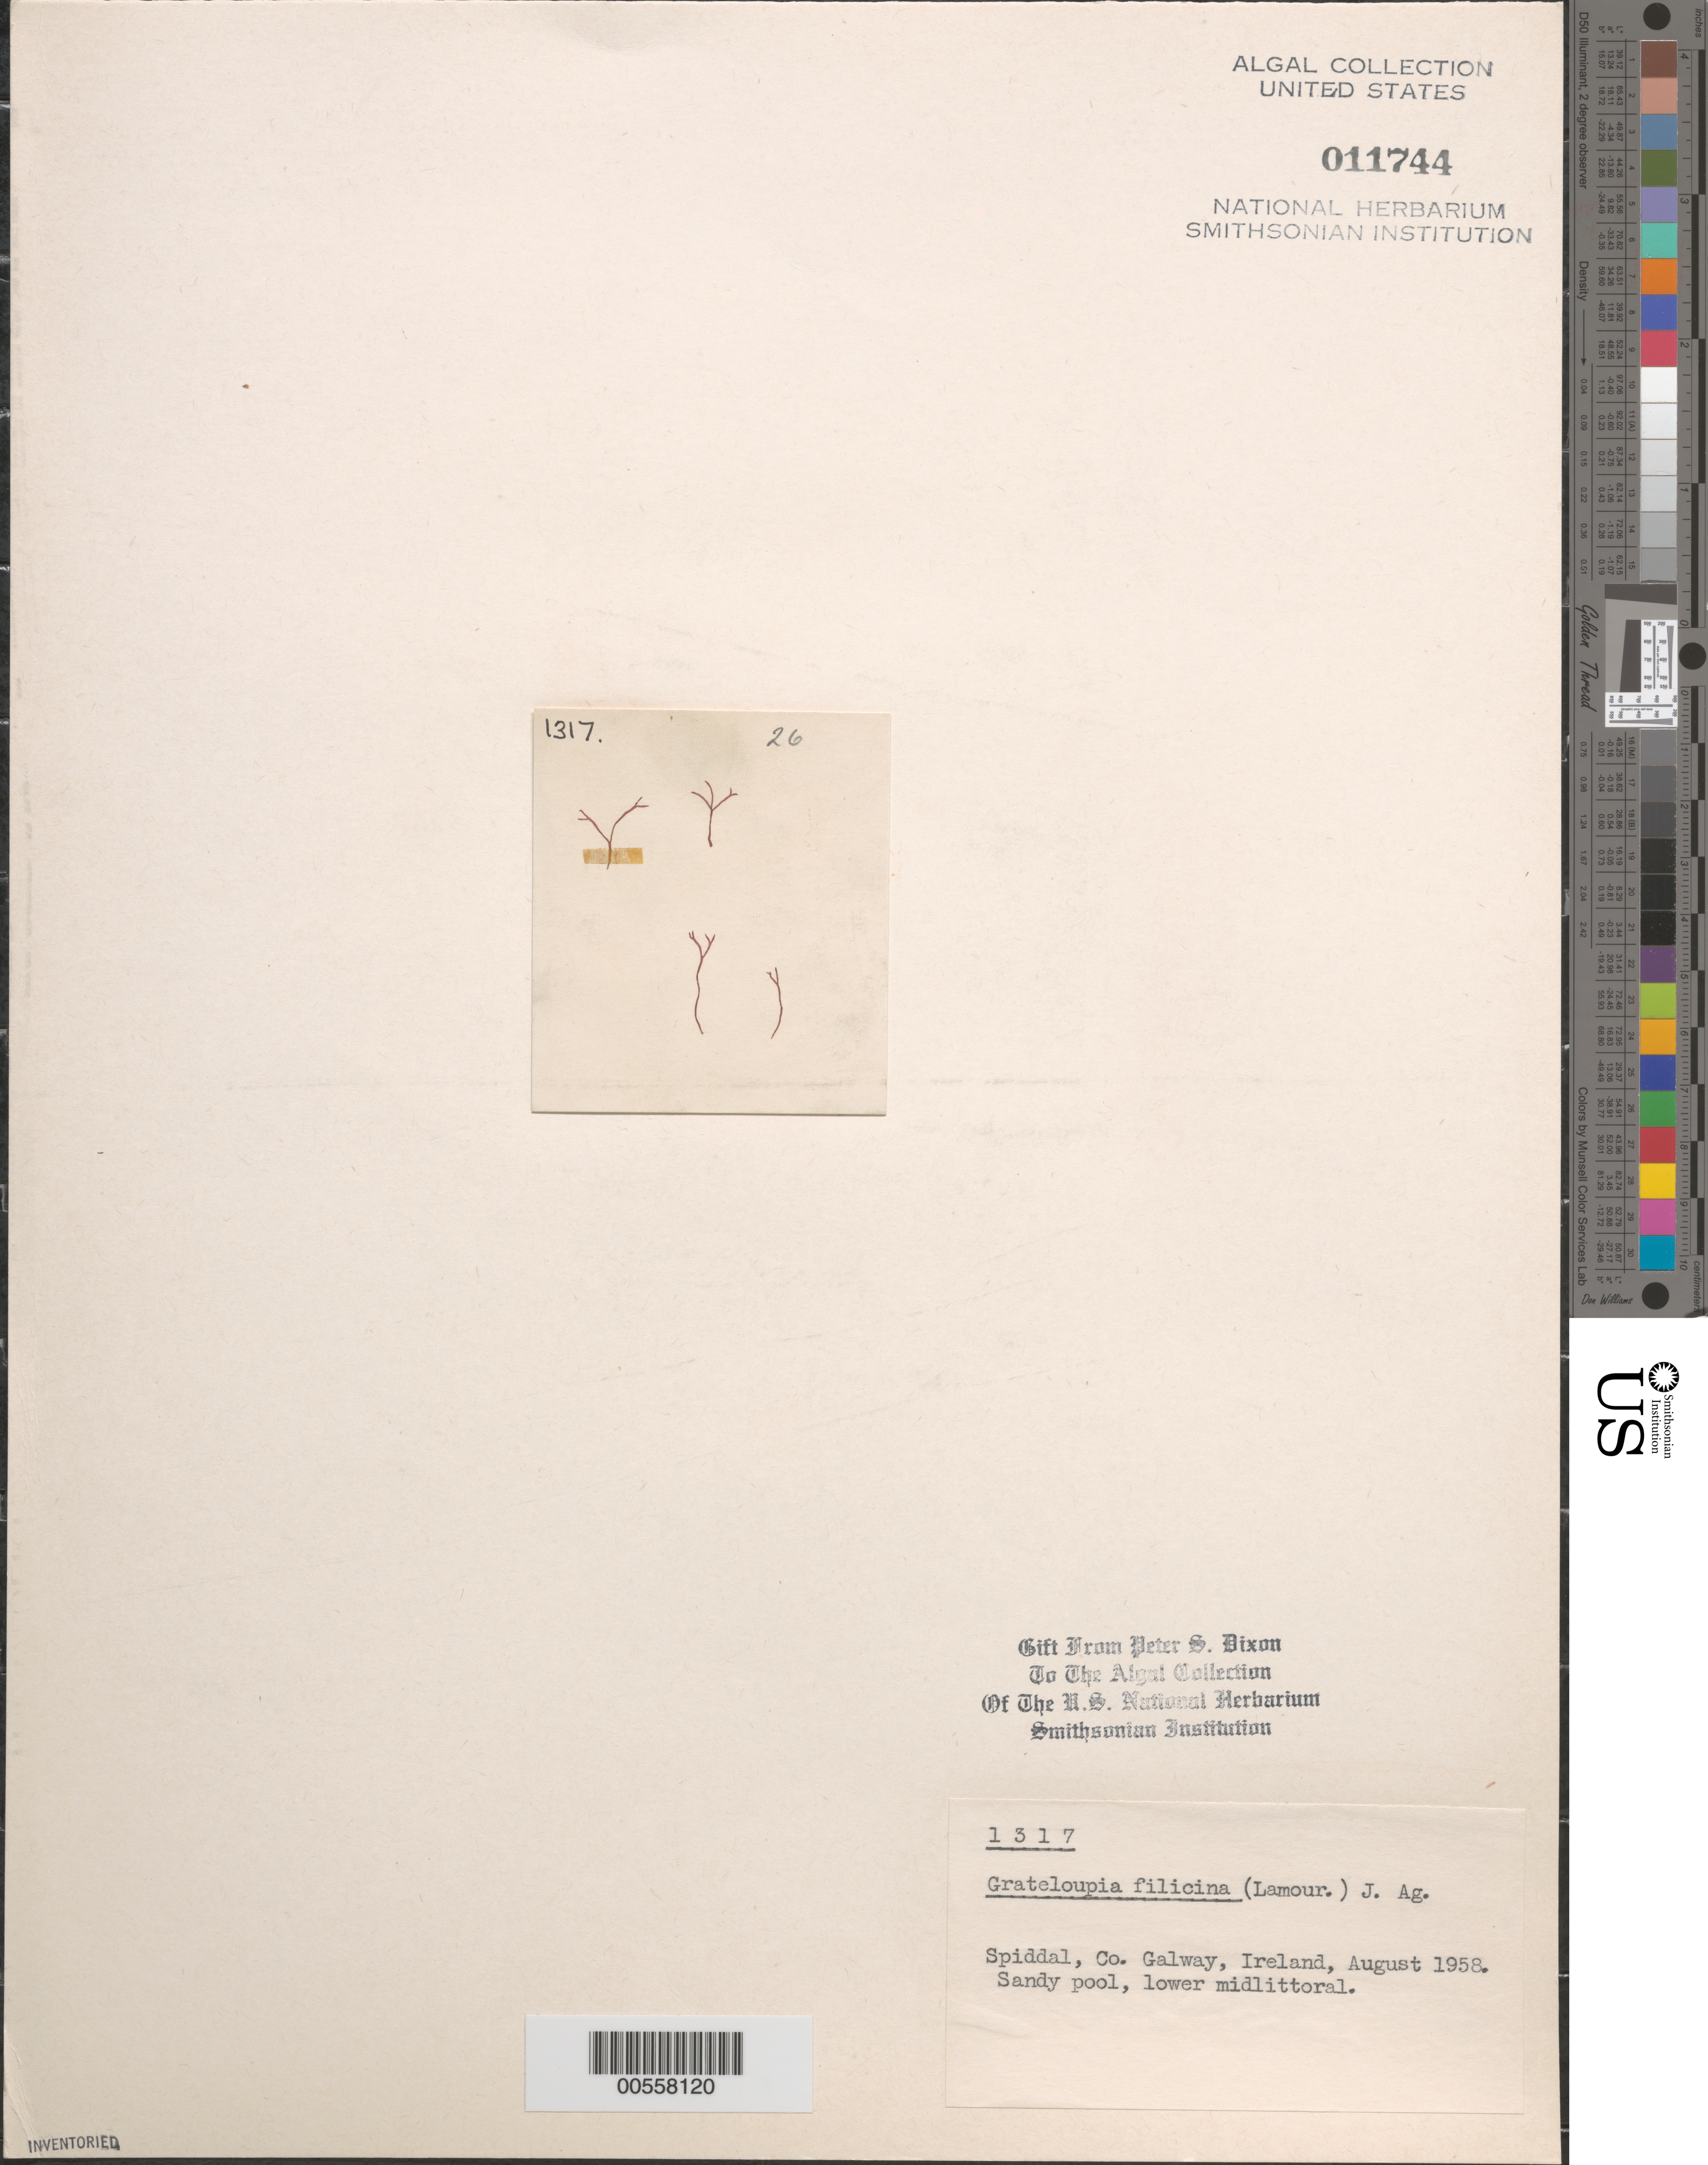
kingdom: Plantae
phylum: Rhodophyta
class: Florideophyceae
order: Halymeniales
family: Halymeniaceae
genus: Grateloupia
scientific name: Grateloupia filicina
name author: (J.V.Lamouroux) C. Agardh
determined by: Dixon, P. S.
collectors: P. S. Dixon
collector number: PSD 1317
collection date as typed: Aug 1958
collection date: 1958-08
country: Ireland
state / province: Connaught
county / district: Galway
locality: Spiddal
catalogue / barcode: US 11744